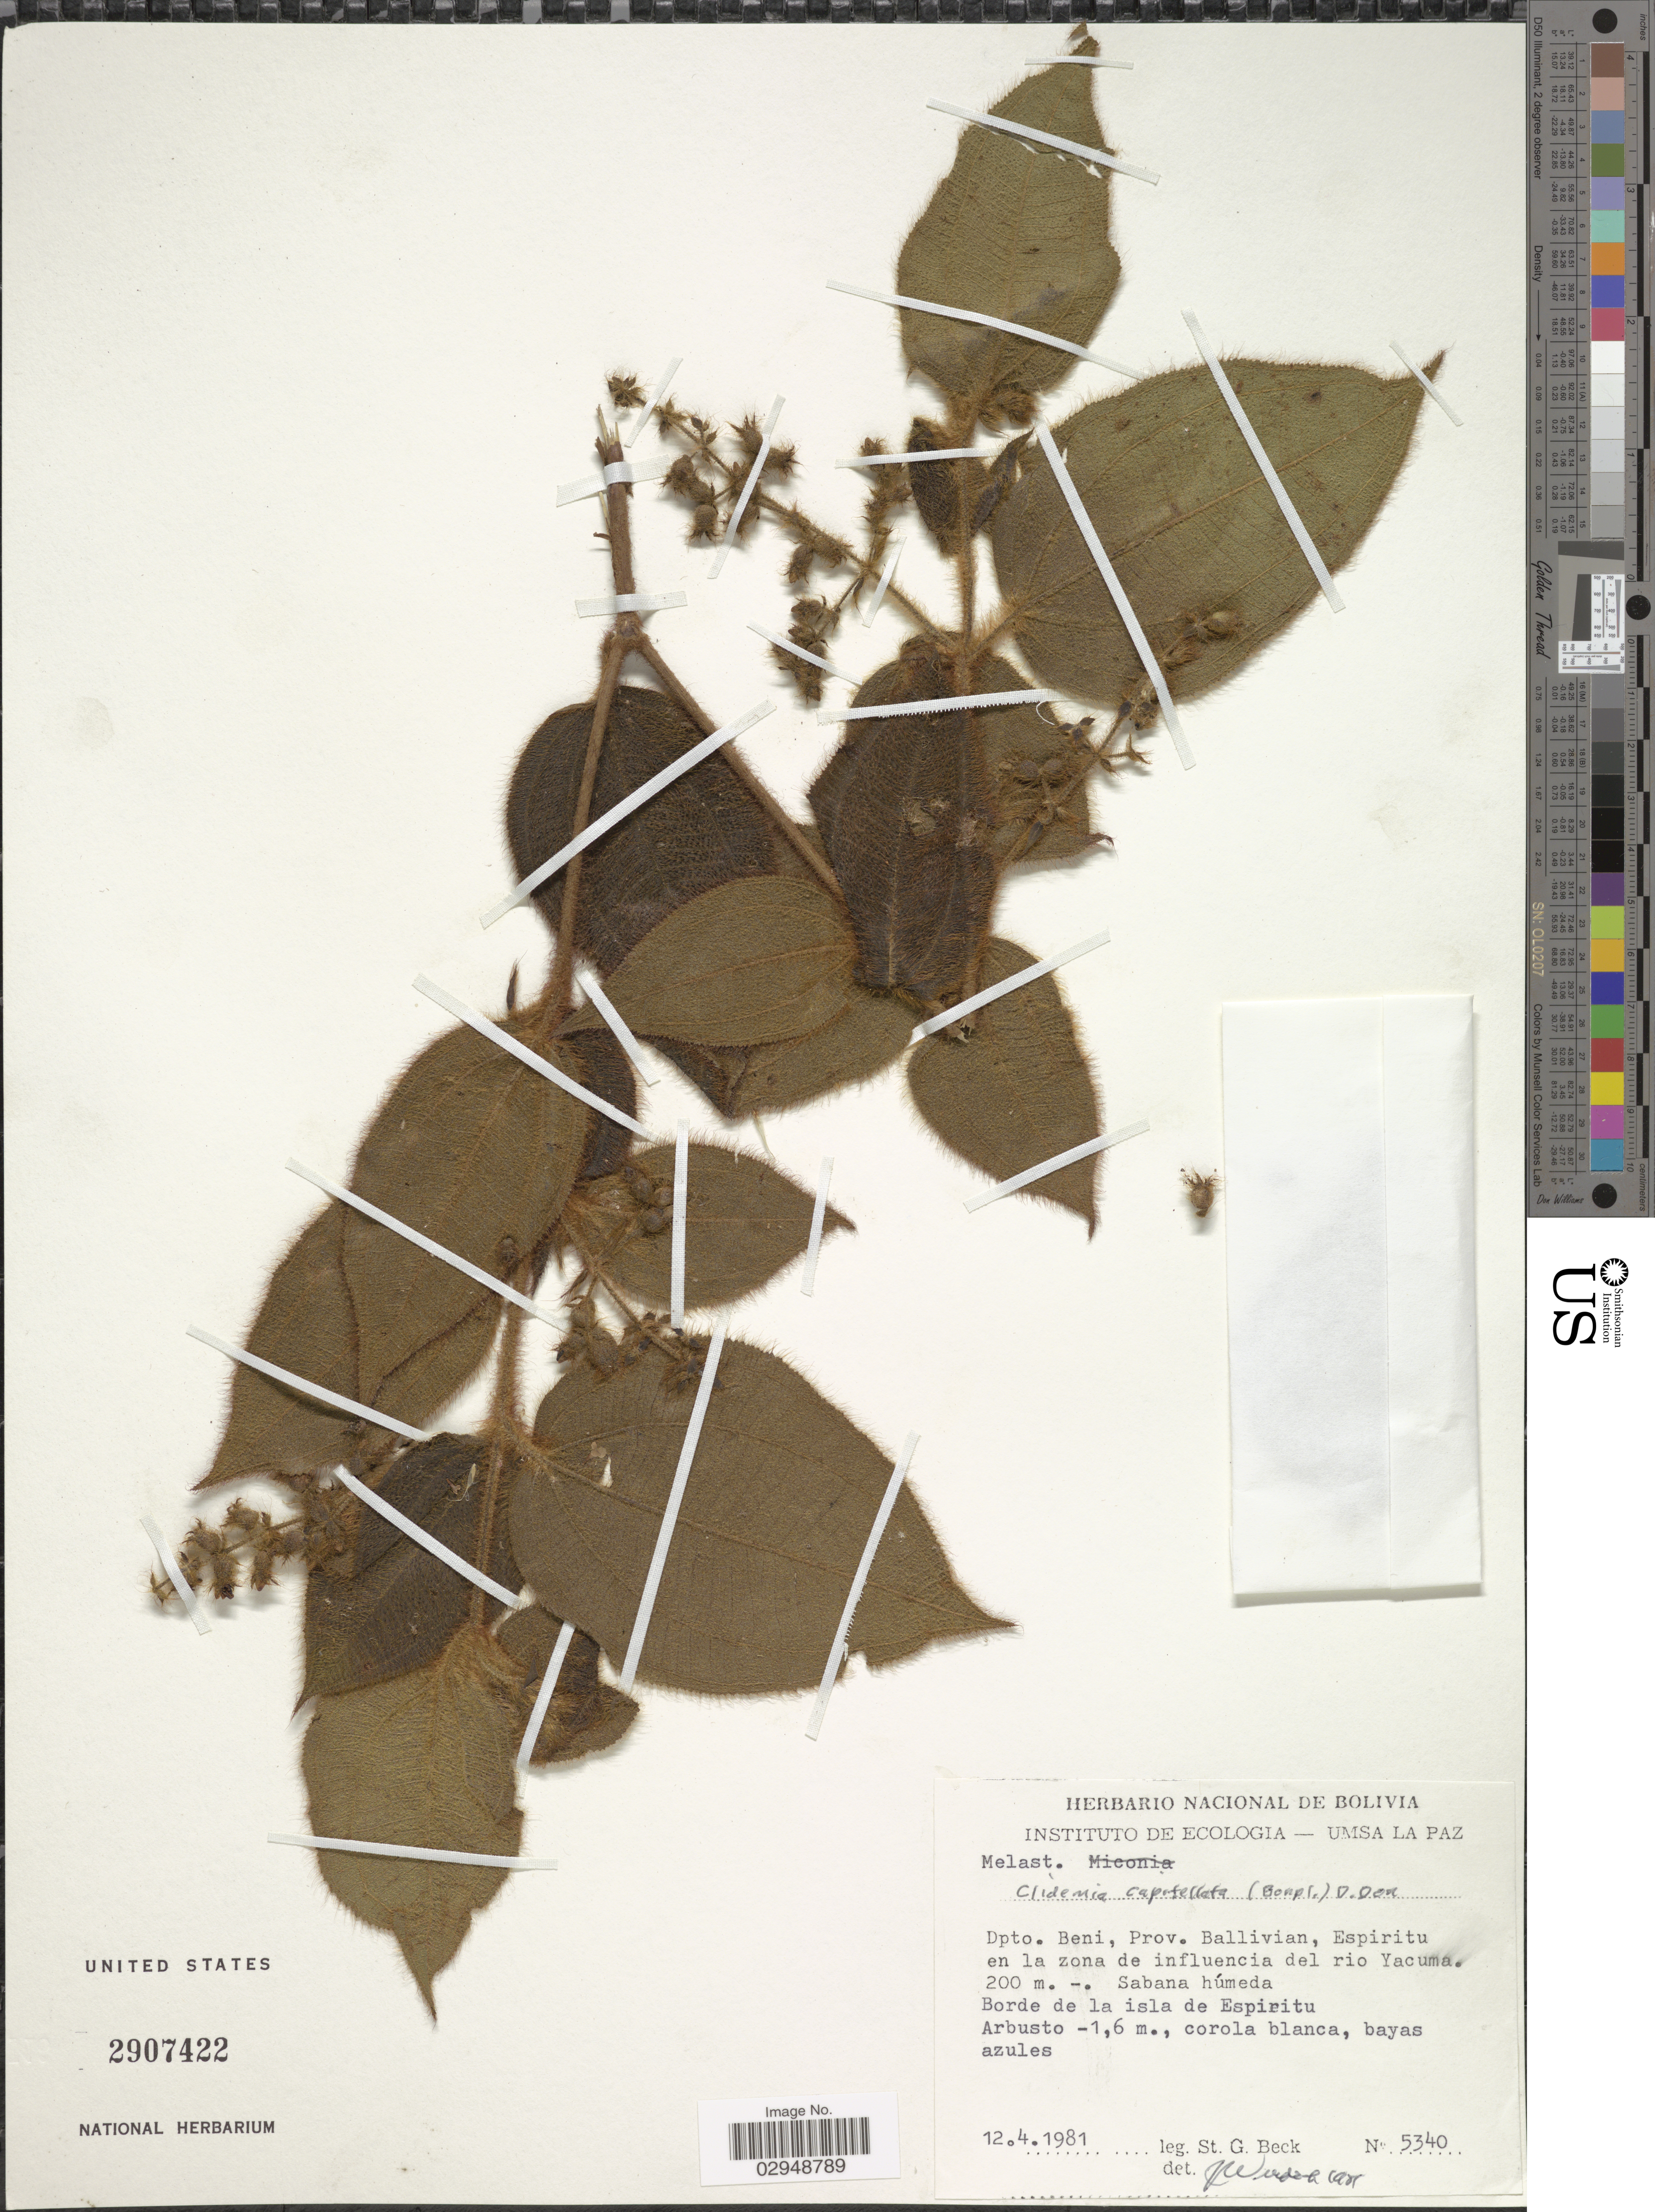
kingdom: Plantae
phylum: Tracheophyta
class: Magnoliopsida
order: Myrtales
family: Melastomataceae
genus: Clidemia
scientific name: Clidemia capitellata var. dependens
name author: (Pav. & D. Don) J.F. Macbr.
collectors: S. Beck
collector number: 5340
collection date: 1981-04-12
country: Bolivia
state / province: Beni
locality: Dpto. Beni, Prov. Ballivian, Espiritu en la zona de influencia del rio Yacuma. Sabana húmeda Borde de la isla de Espiritu.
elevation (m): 200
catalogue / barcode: US 2907422